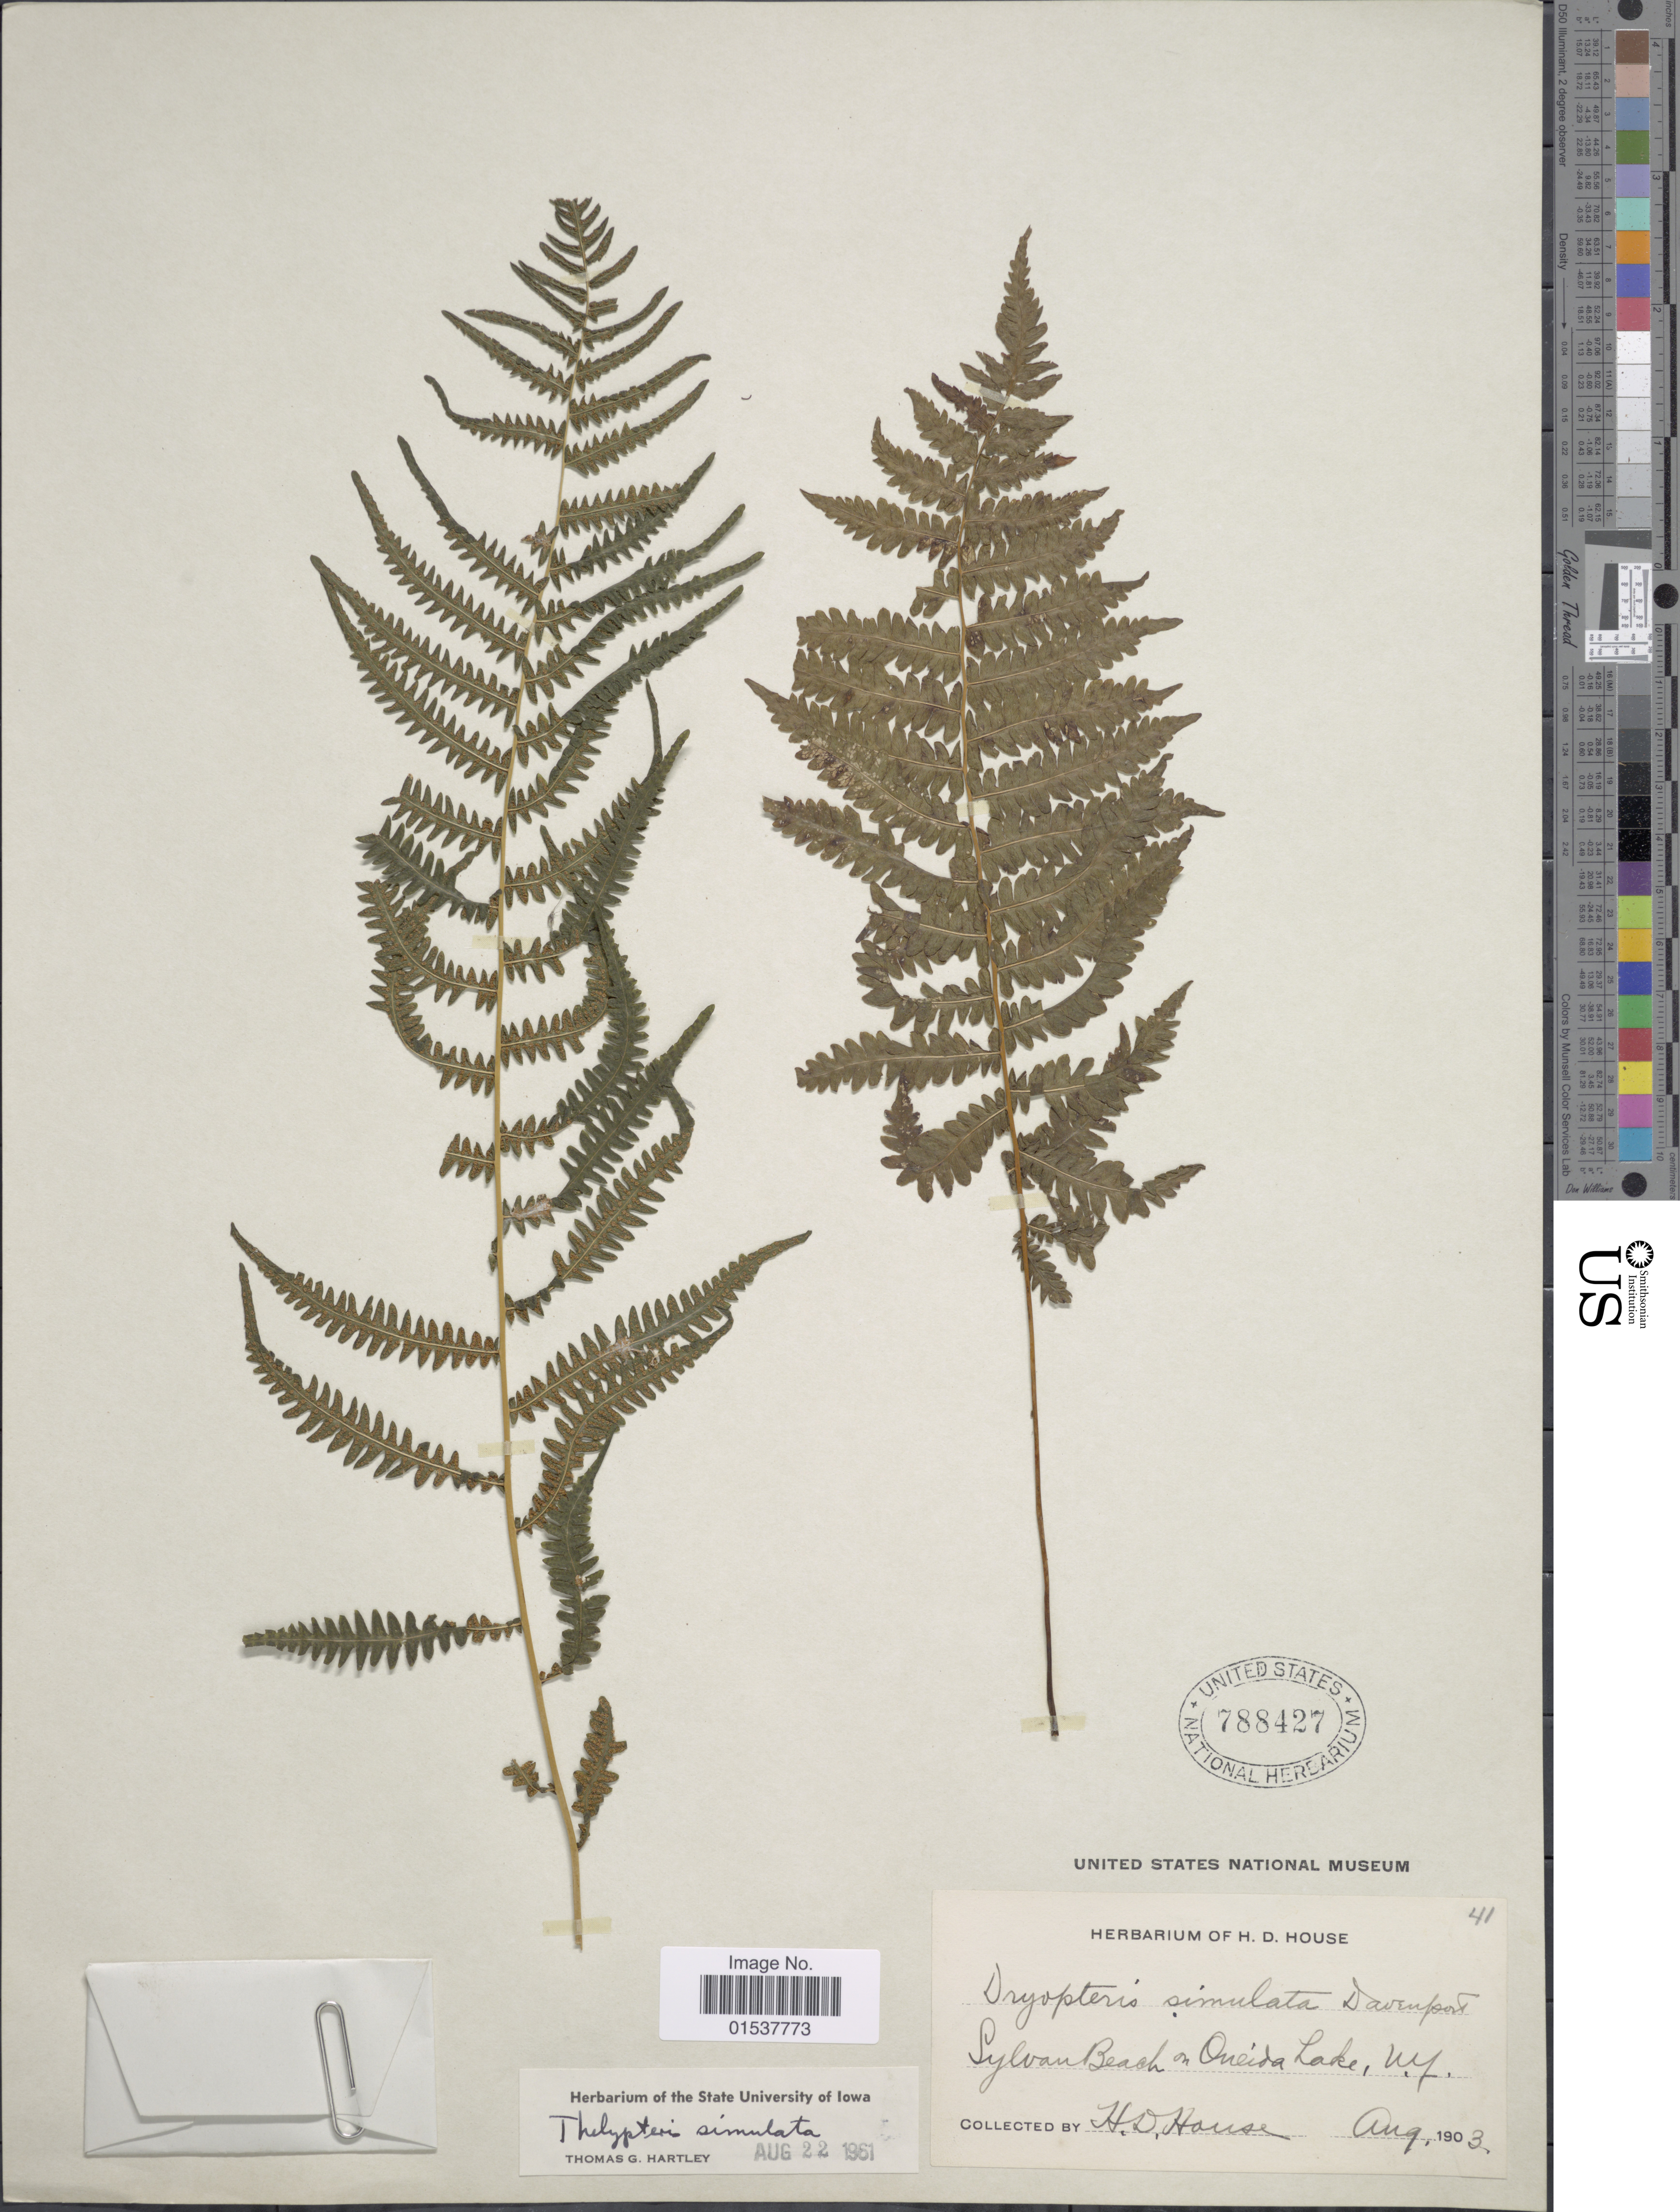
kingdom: Plantae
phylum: Tracheophyta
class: Polypodiopsida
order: Polypodiales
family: Thelypteridaceae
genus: Parathelypteris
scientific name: Parathelypteris simulata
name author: (Davenp.) Holttum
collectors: H. D. House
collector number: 41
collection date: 1903-08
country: United States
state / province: New York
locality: Sylvan Beach on Oneida Lake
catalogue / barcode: US 788427